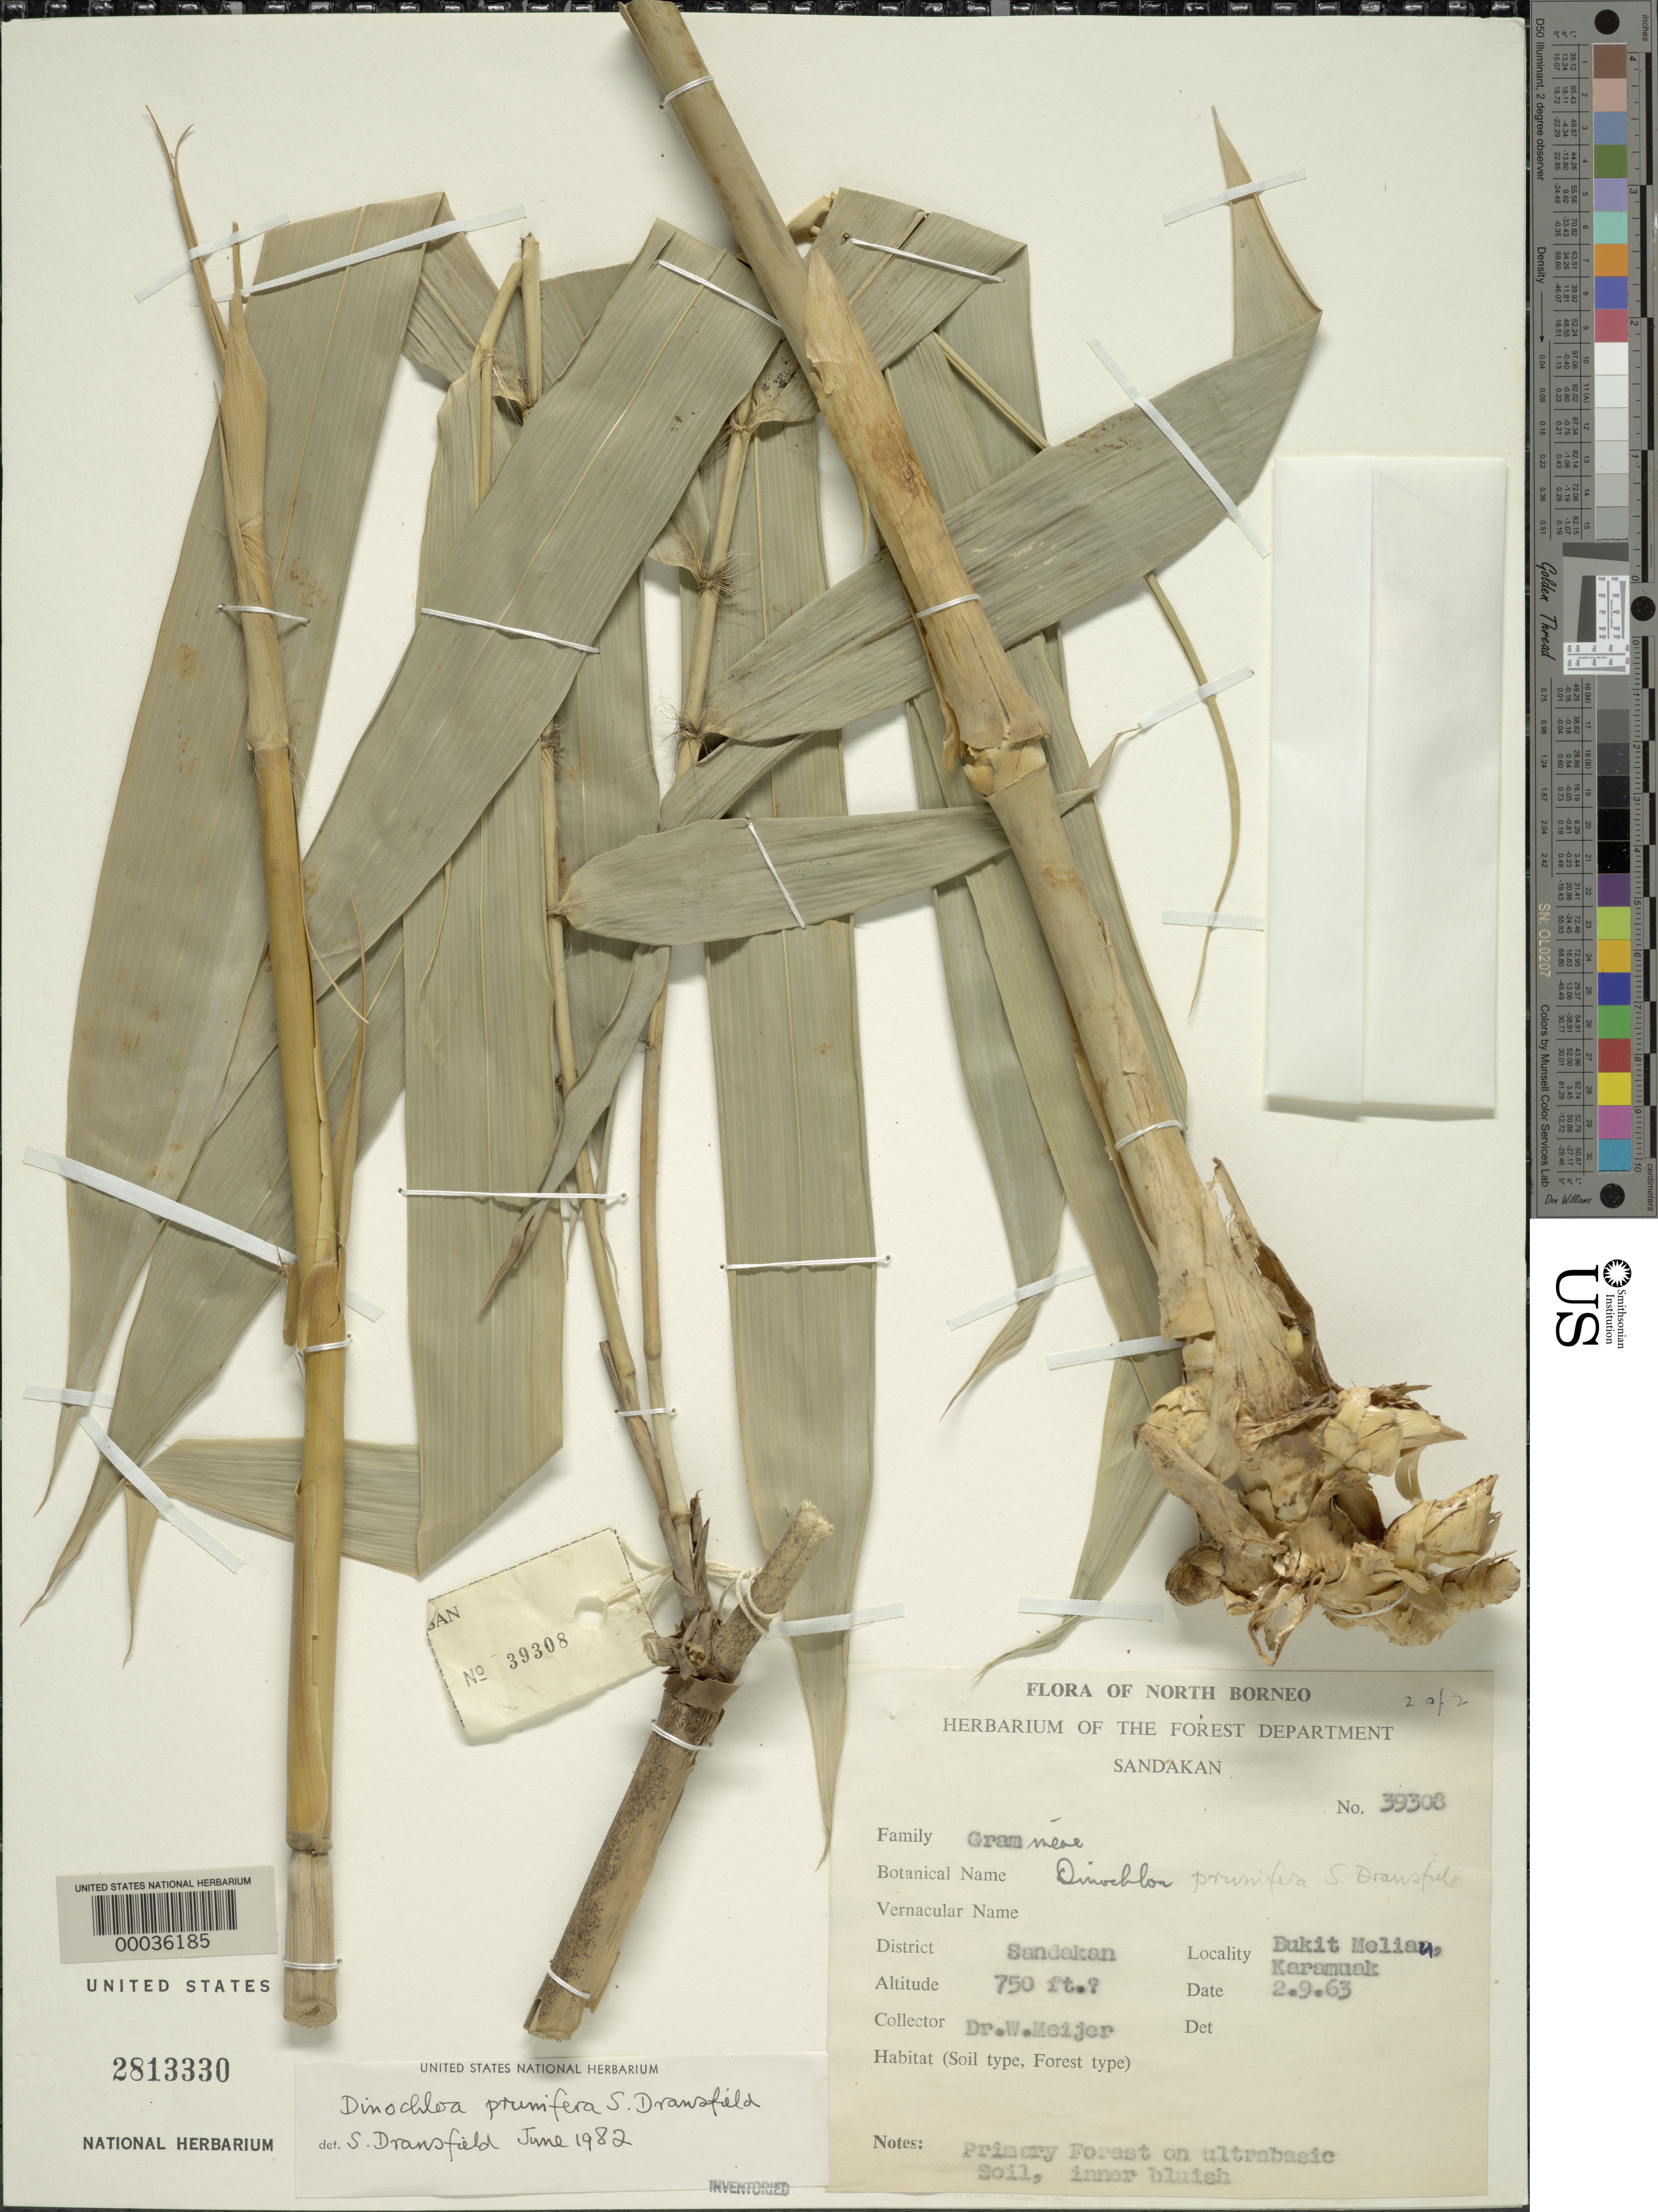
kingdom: Plantae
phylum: Tracheophyta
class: Liliopsida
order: Poales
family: Poaceae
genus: Dinochloa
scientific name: Dinochloa prunifera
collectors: W. Meijer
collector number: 39308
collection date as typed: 02 Sep 1963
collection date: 1963-09-02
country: Malaysia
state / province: Sabah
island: Borneo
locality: Dist sandakan, bukit meliau, karamuak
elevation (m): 229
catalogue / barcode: US 2813330